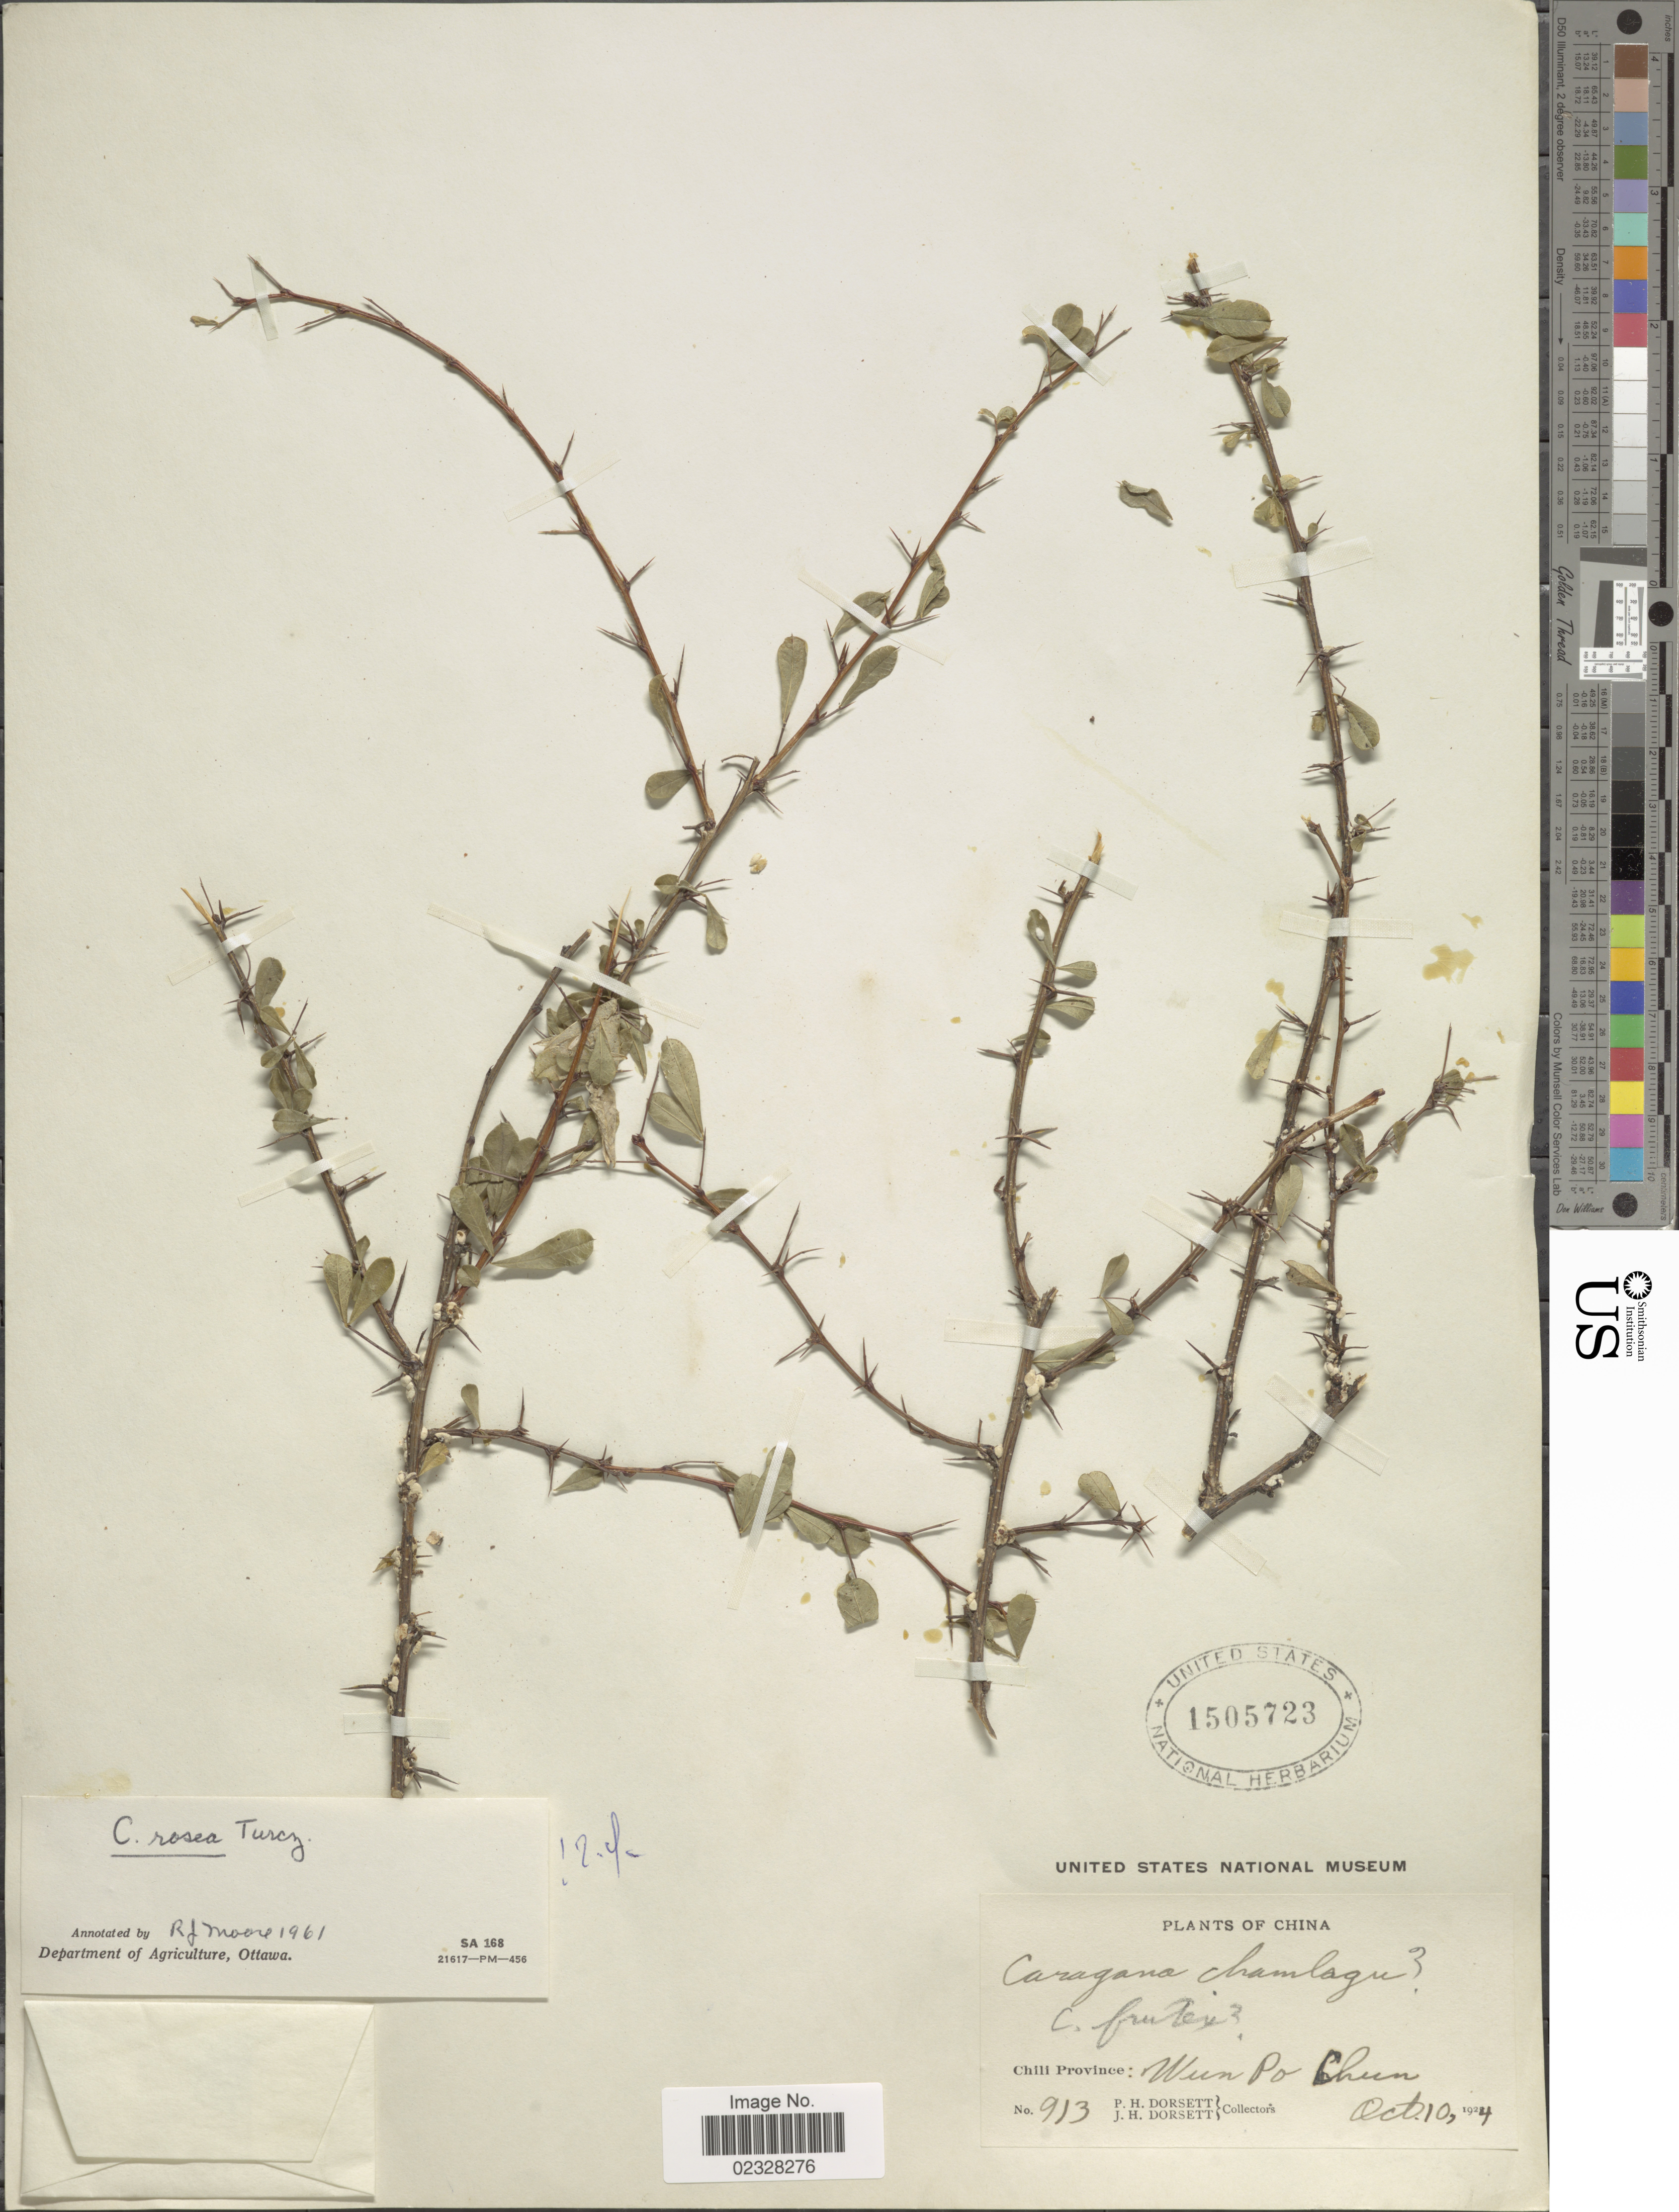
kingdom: Plantae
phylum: Tracheophyta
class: Magnoliopsida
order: Fabales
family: Fabaceae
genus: Caragana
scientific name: Caragana rosea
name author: Maxim.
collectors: P. H. Dorsett & J. Dorsett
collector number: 913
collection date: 1924-10-10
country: China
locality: Chili Province: Wun Po Chun.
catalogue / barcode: US 1505723